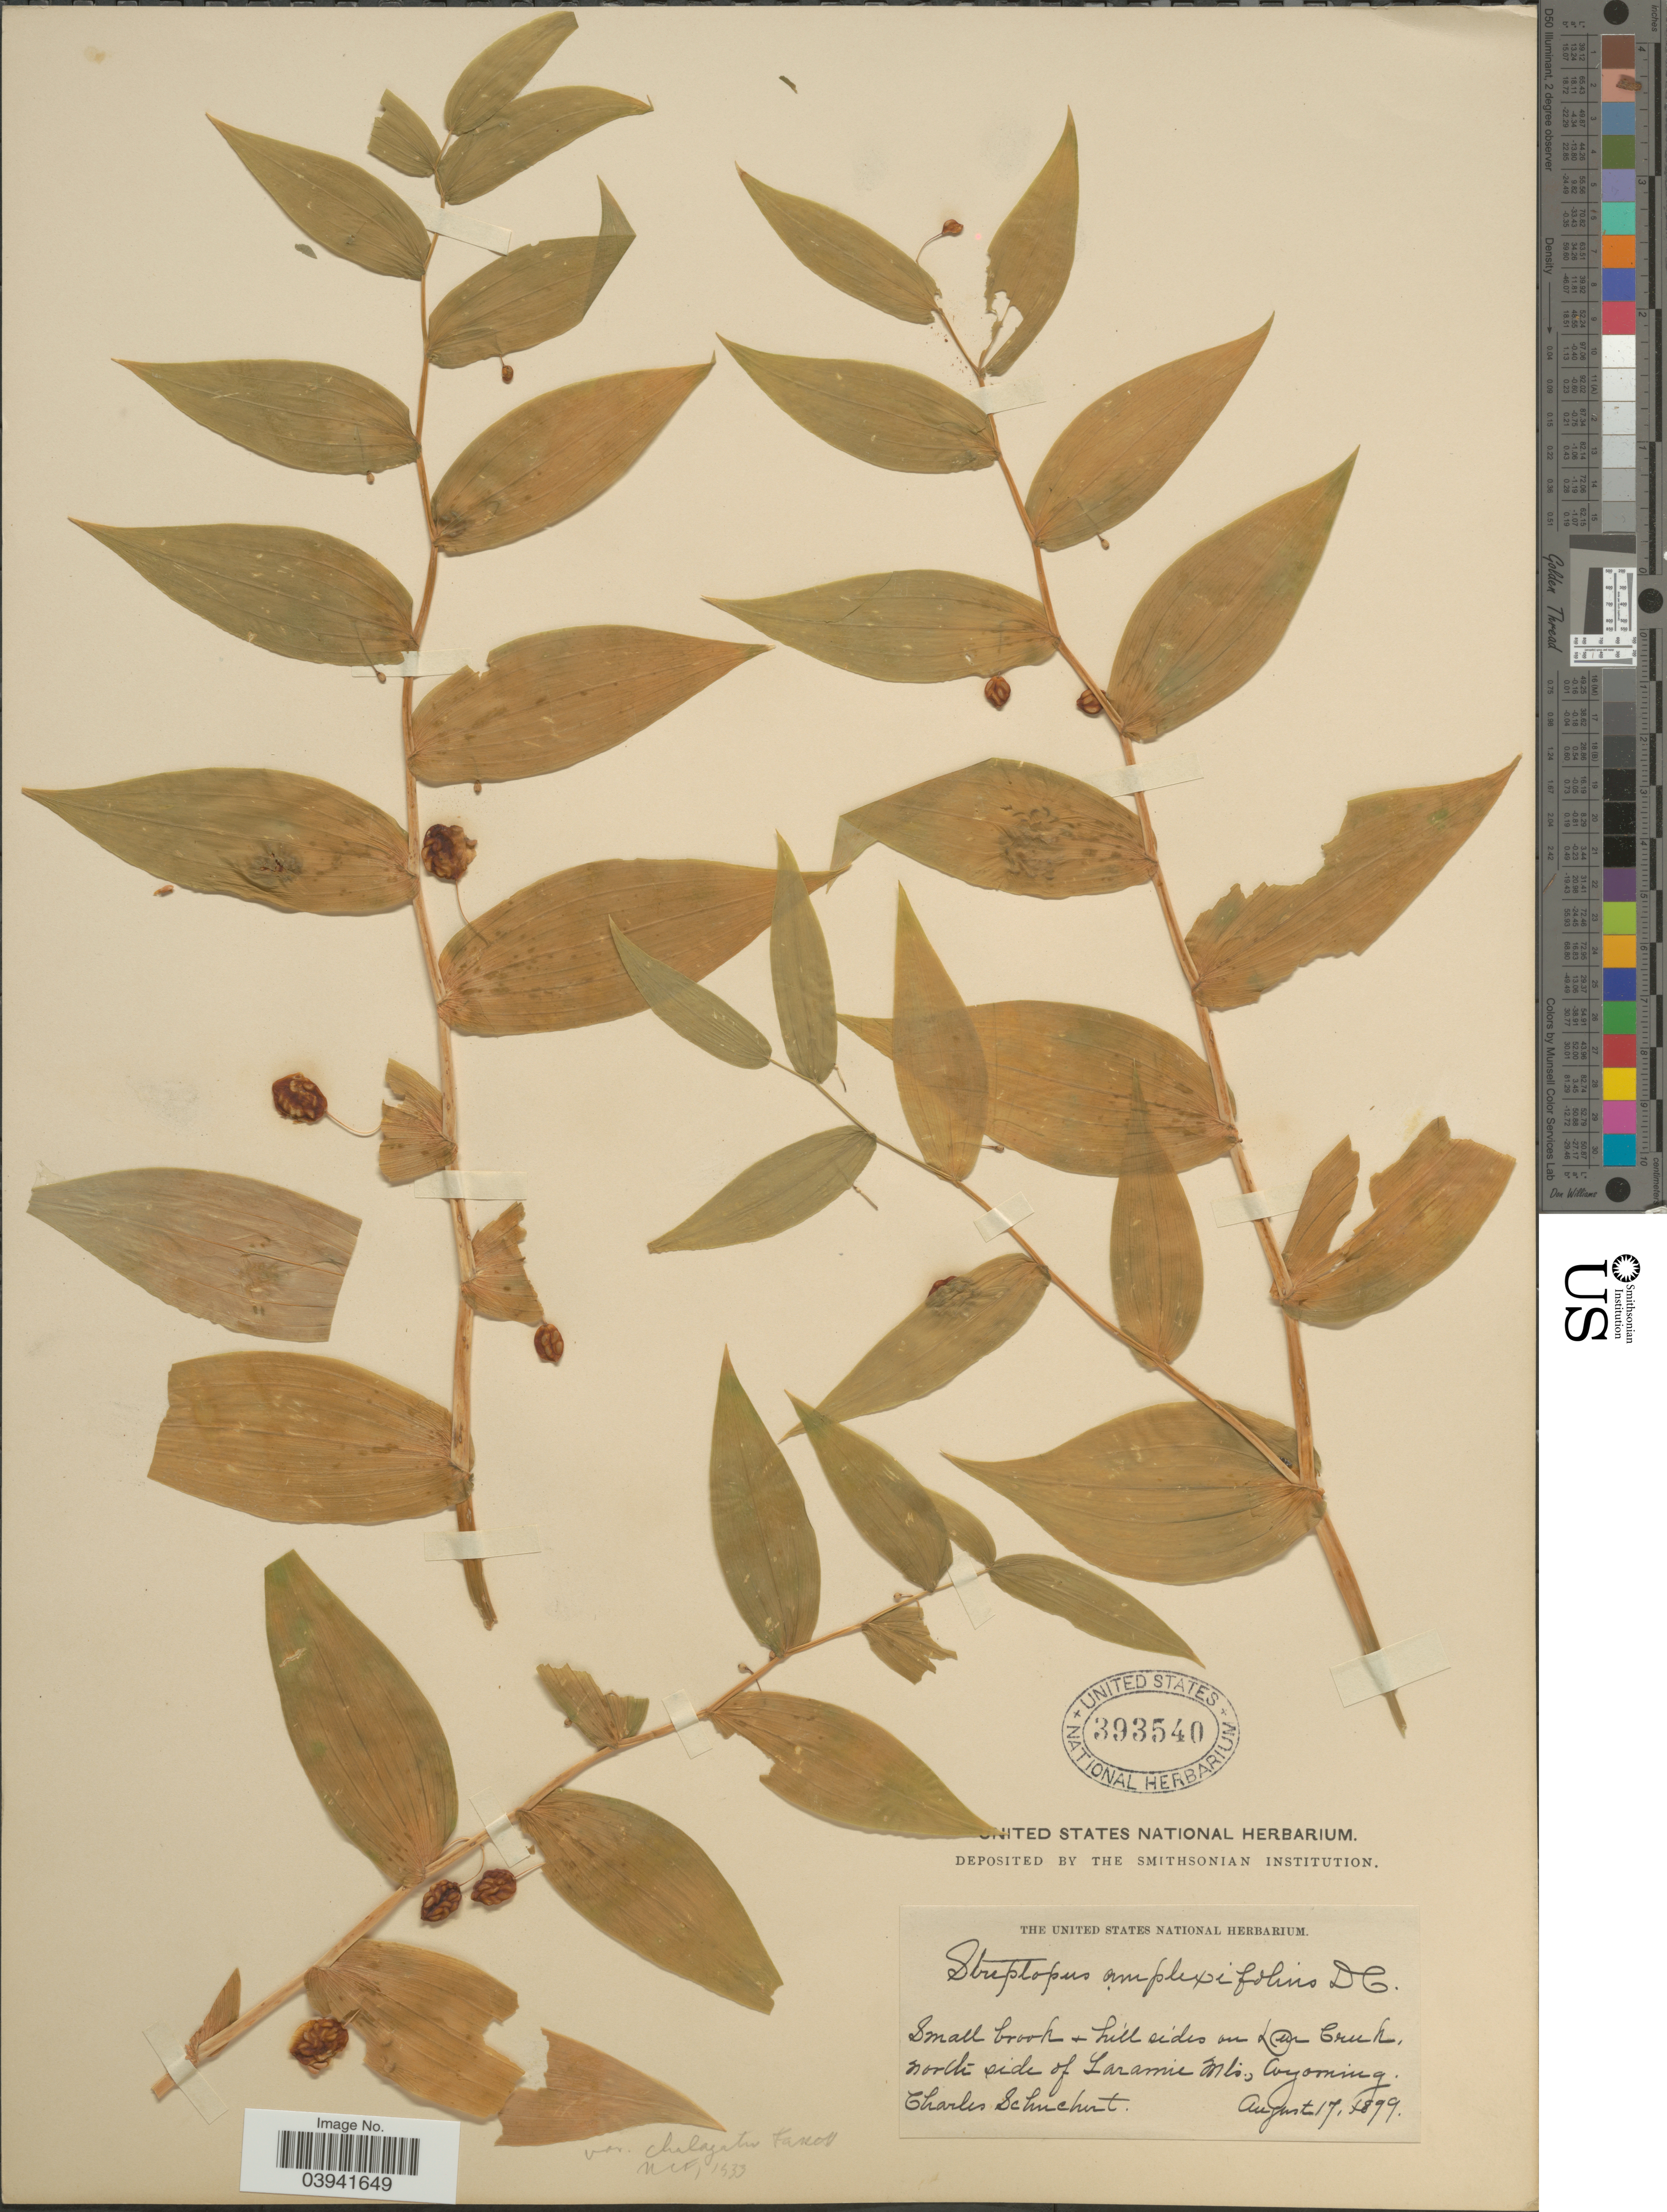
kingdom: Plantae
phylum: Tracheophyta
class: Liliopsida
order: Liliales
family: Liliaceae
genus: Streptopus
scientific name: Streptopus amplexifolius var. chalazatus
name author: Fassett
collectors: C. Schuchert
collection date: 1899-08-17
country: United States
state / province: Wyoming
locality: Small brook & hillsides on Deer Creek, north side of Laramie Mts.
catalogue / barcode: US 393540